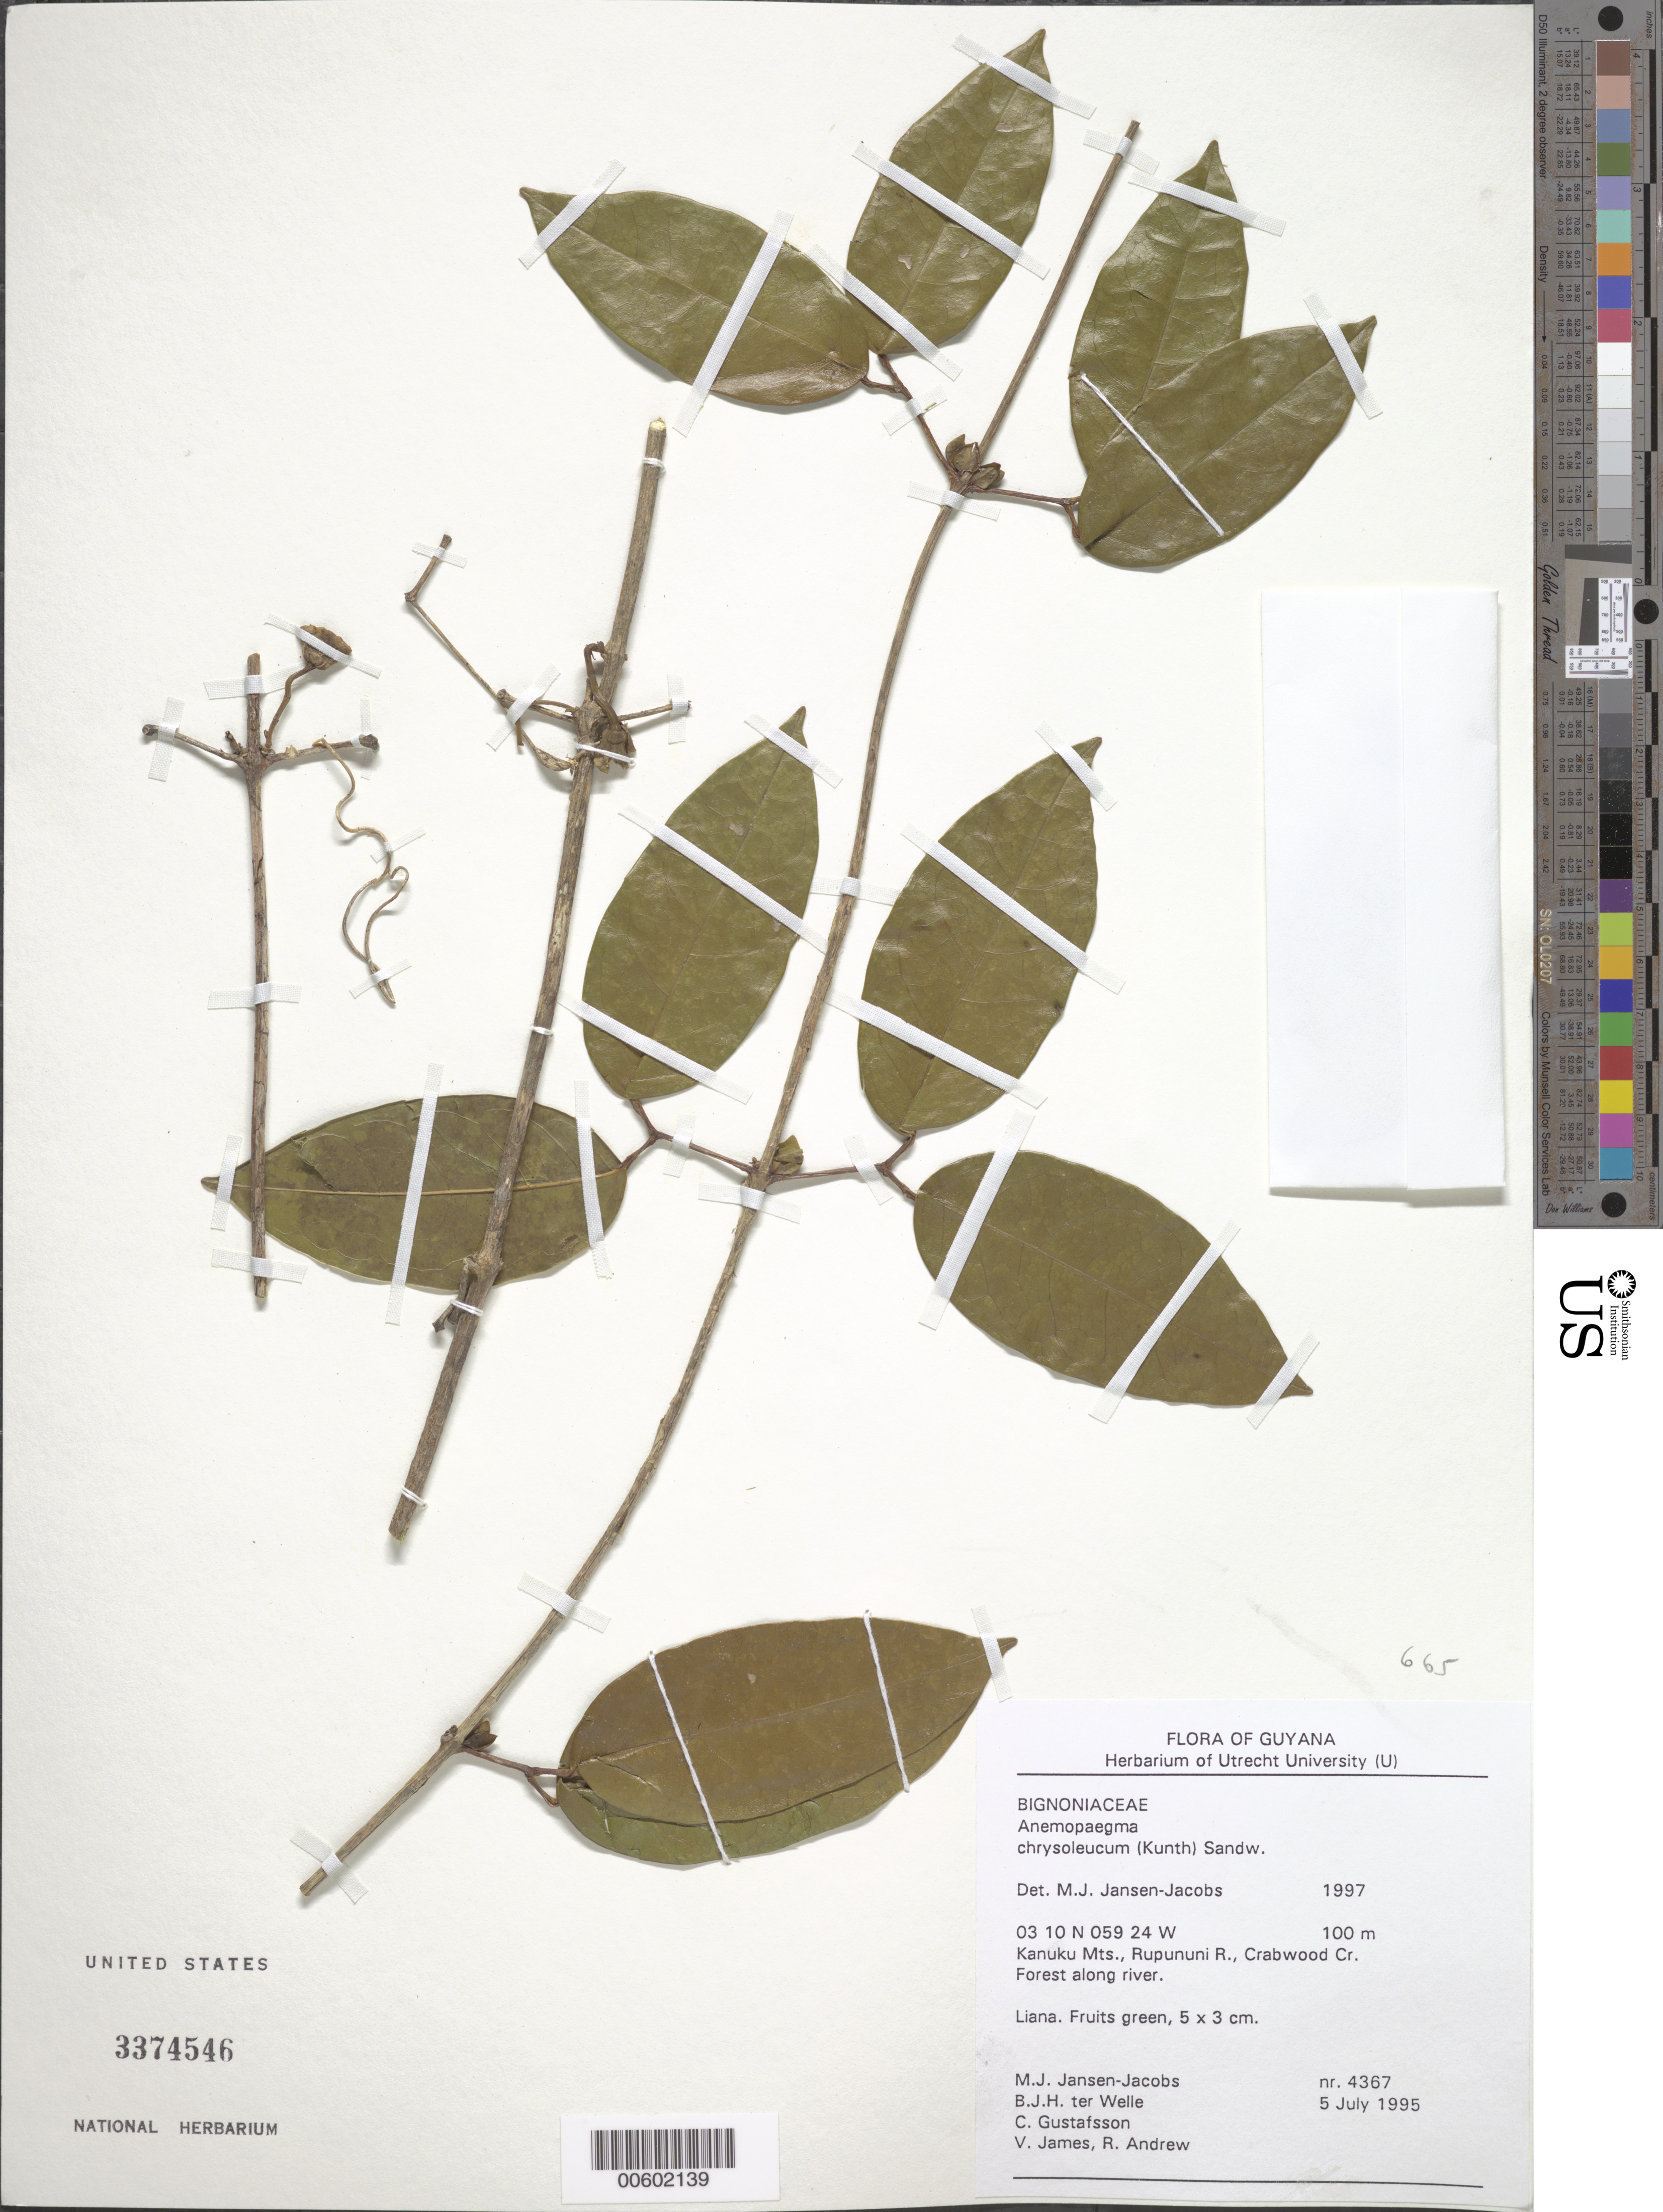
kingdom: Plantae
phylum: Tracheophyta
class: Magnoliopsida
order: Lamiales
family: Bignoniaceae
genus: Anemopaegma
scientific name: Anemopaegma chrysoleucum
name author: (Kunth) Sandwith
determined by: Jansen-Jacobs, M. J., (U), Nationaal Herbarium Nederland, Utrecht University branch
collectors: M. J. Jansen-Jacobs, B. Welle, C. G. Gustafsson, V. James & R. Andrew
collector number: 4367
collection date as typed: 5-Jul-95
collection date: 1995-07-05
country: Guyana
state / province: U. Takutu-U. Essequibo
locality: Crabwood Creek, Rupununi River, Kanuku Mts.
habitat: Forest along river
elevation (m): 100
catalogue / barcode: US 3374546